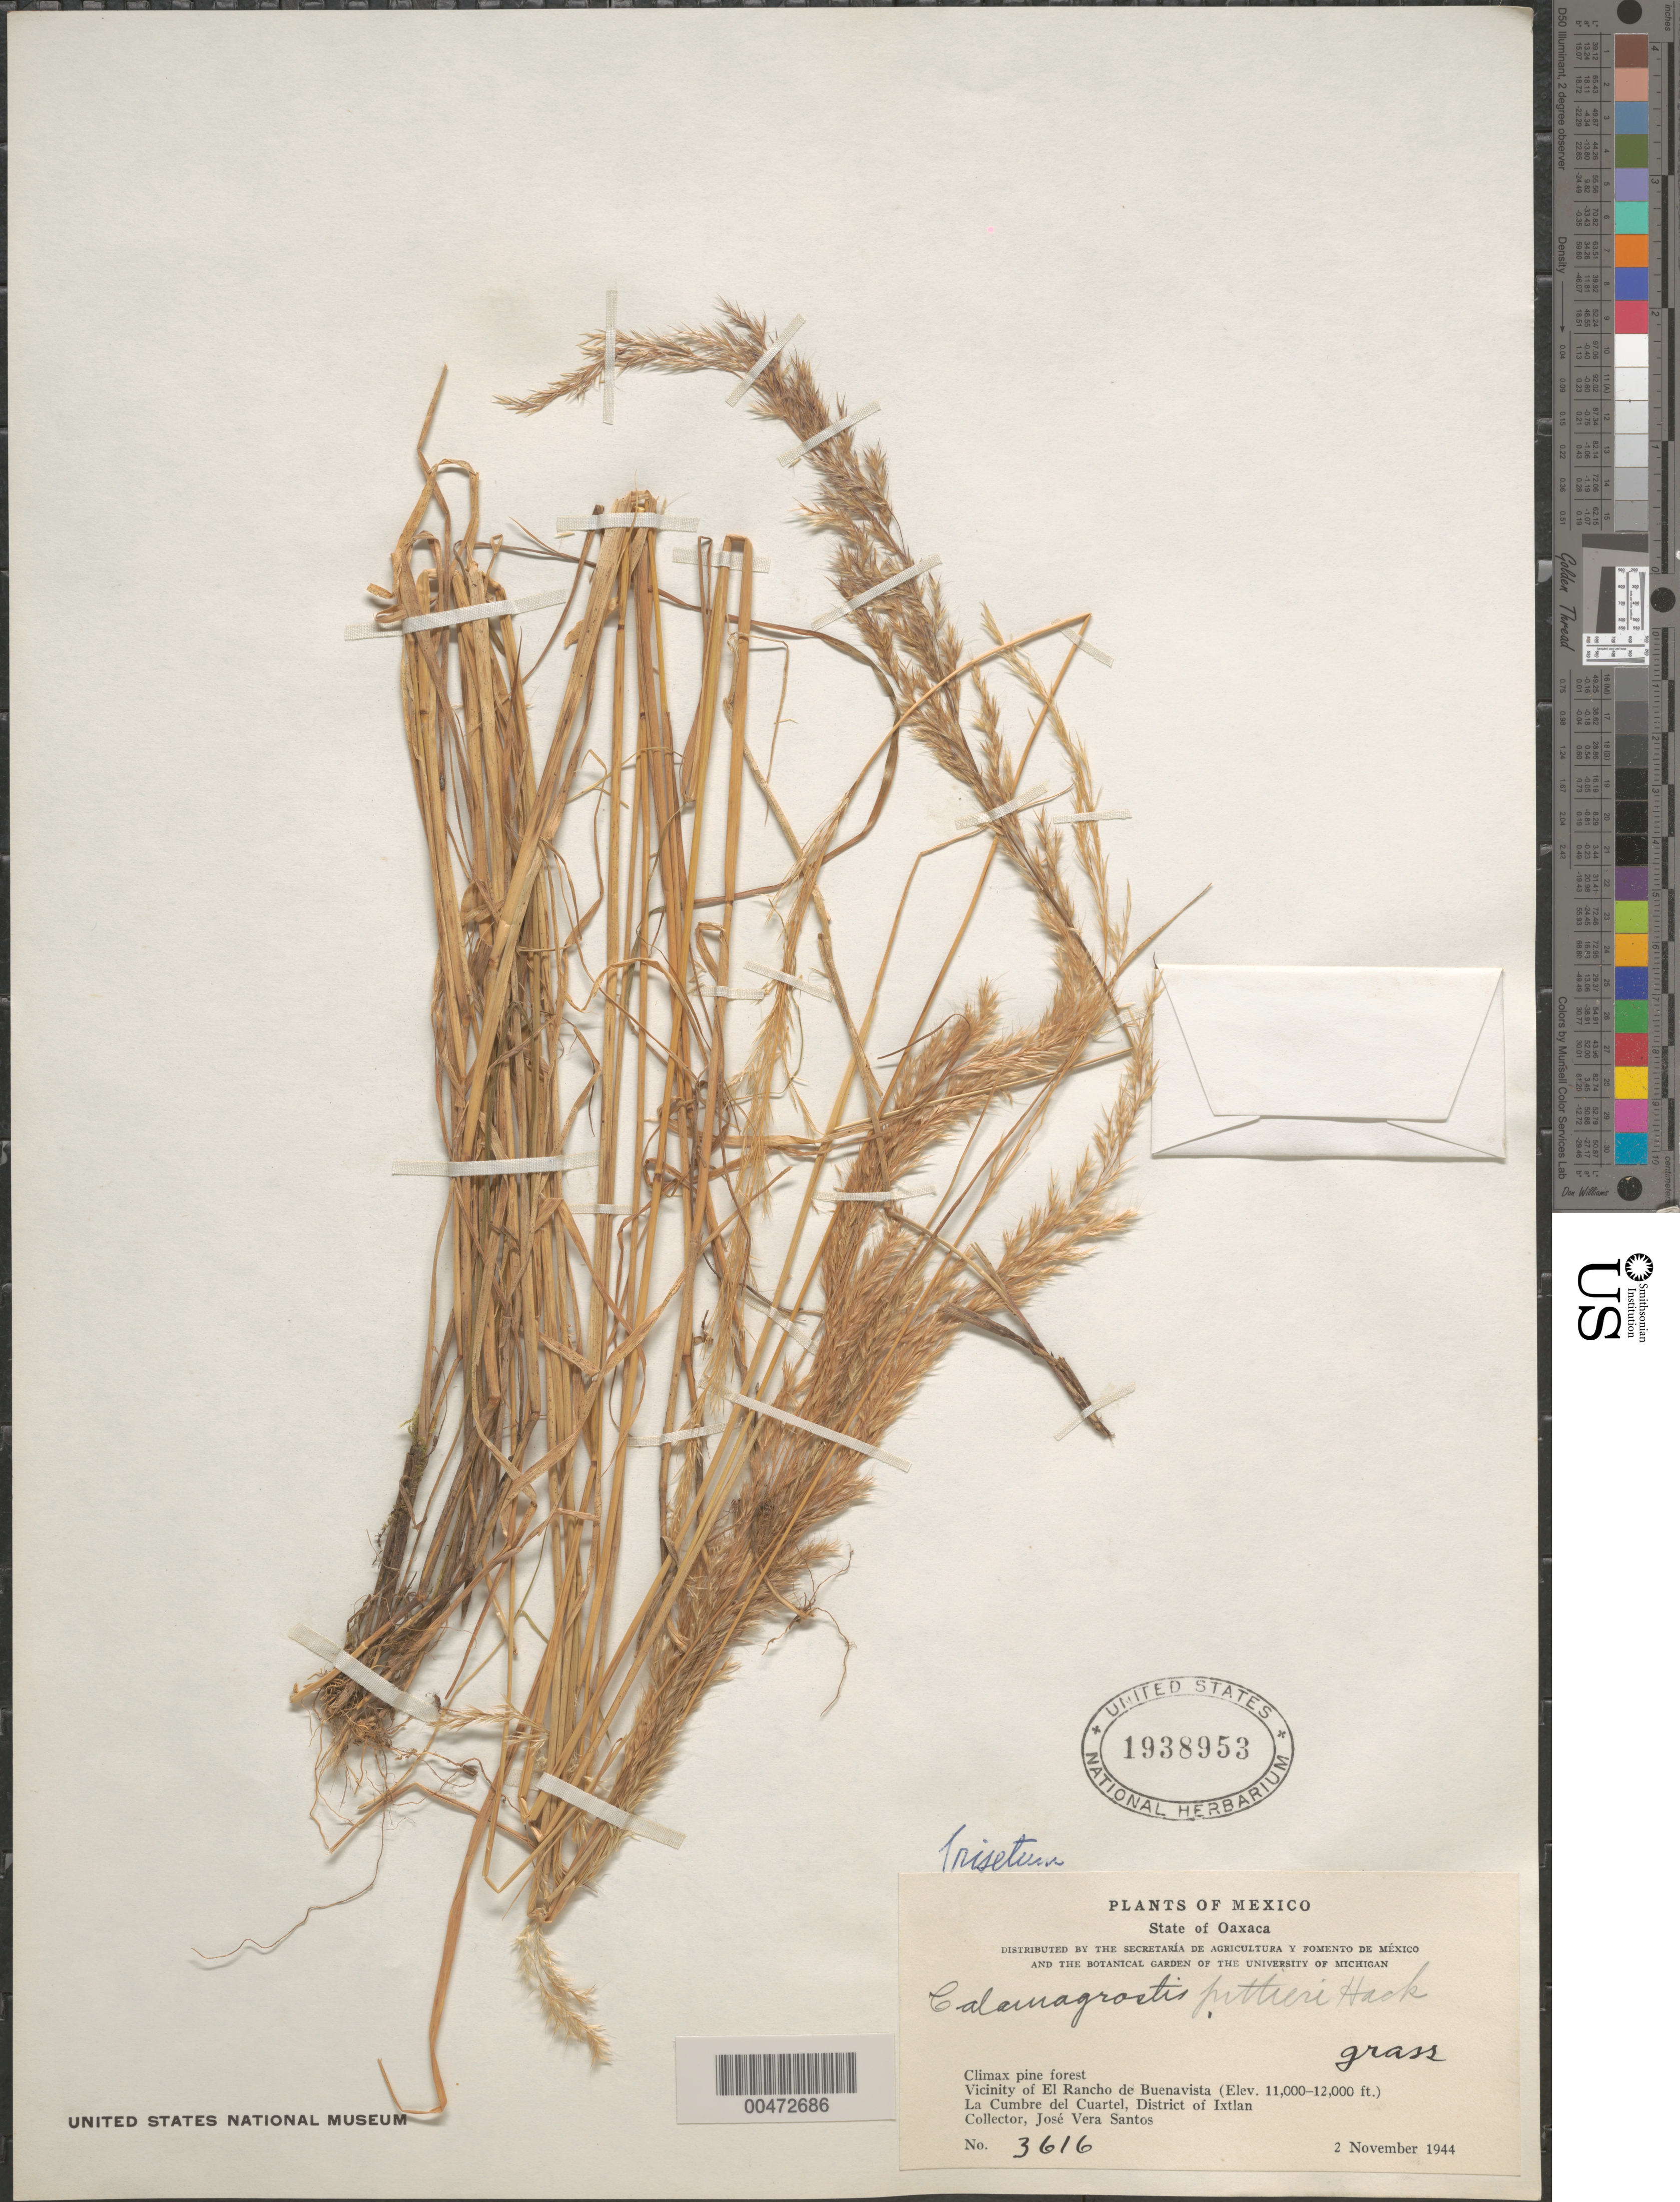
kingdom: Plantae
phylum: Tracheophyta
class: Liliopsida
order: Poales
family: Poaceae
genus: Trisetum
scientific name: Trisetum deyeuxioides var. pubescens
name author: Scribn. ex W.J. Beal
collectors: J. V. Santos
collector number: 3616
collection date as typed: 2 Nov 1944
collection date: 1944-11-02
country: Mexico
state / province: Oaxaca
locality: Vicinity of El Rancho de Buenavista, La Cumbre del Cuartel, Ixtlan Dist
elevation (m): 3353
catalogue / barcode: US 1938953